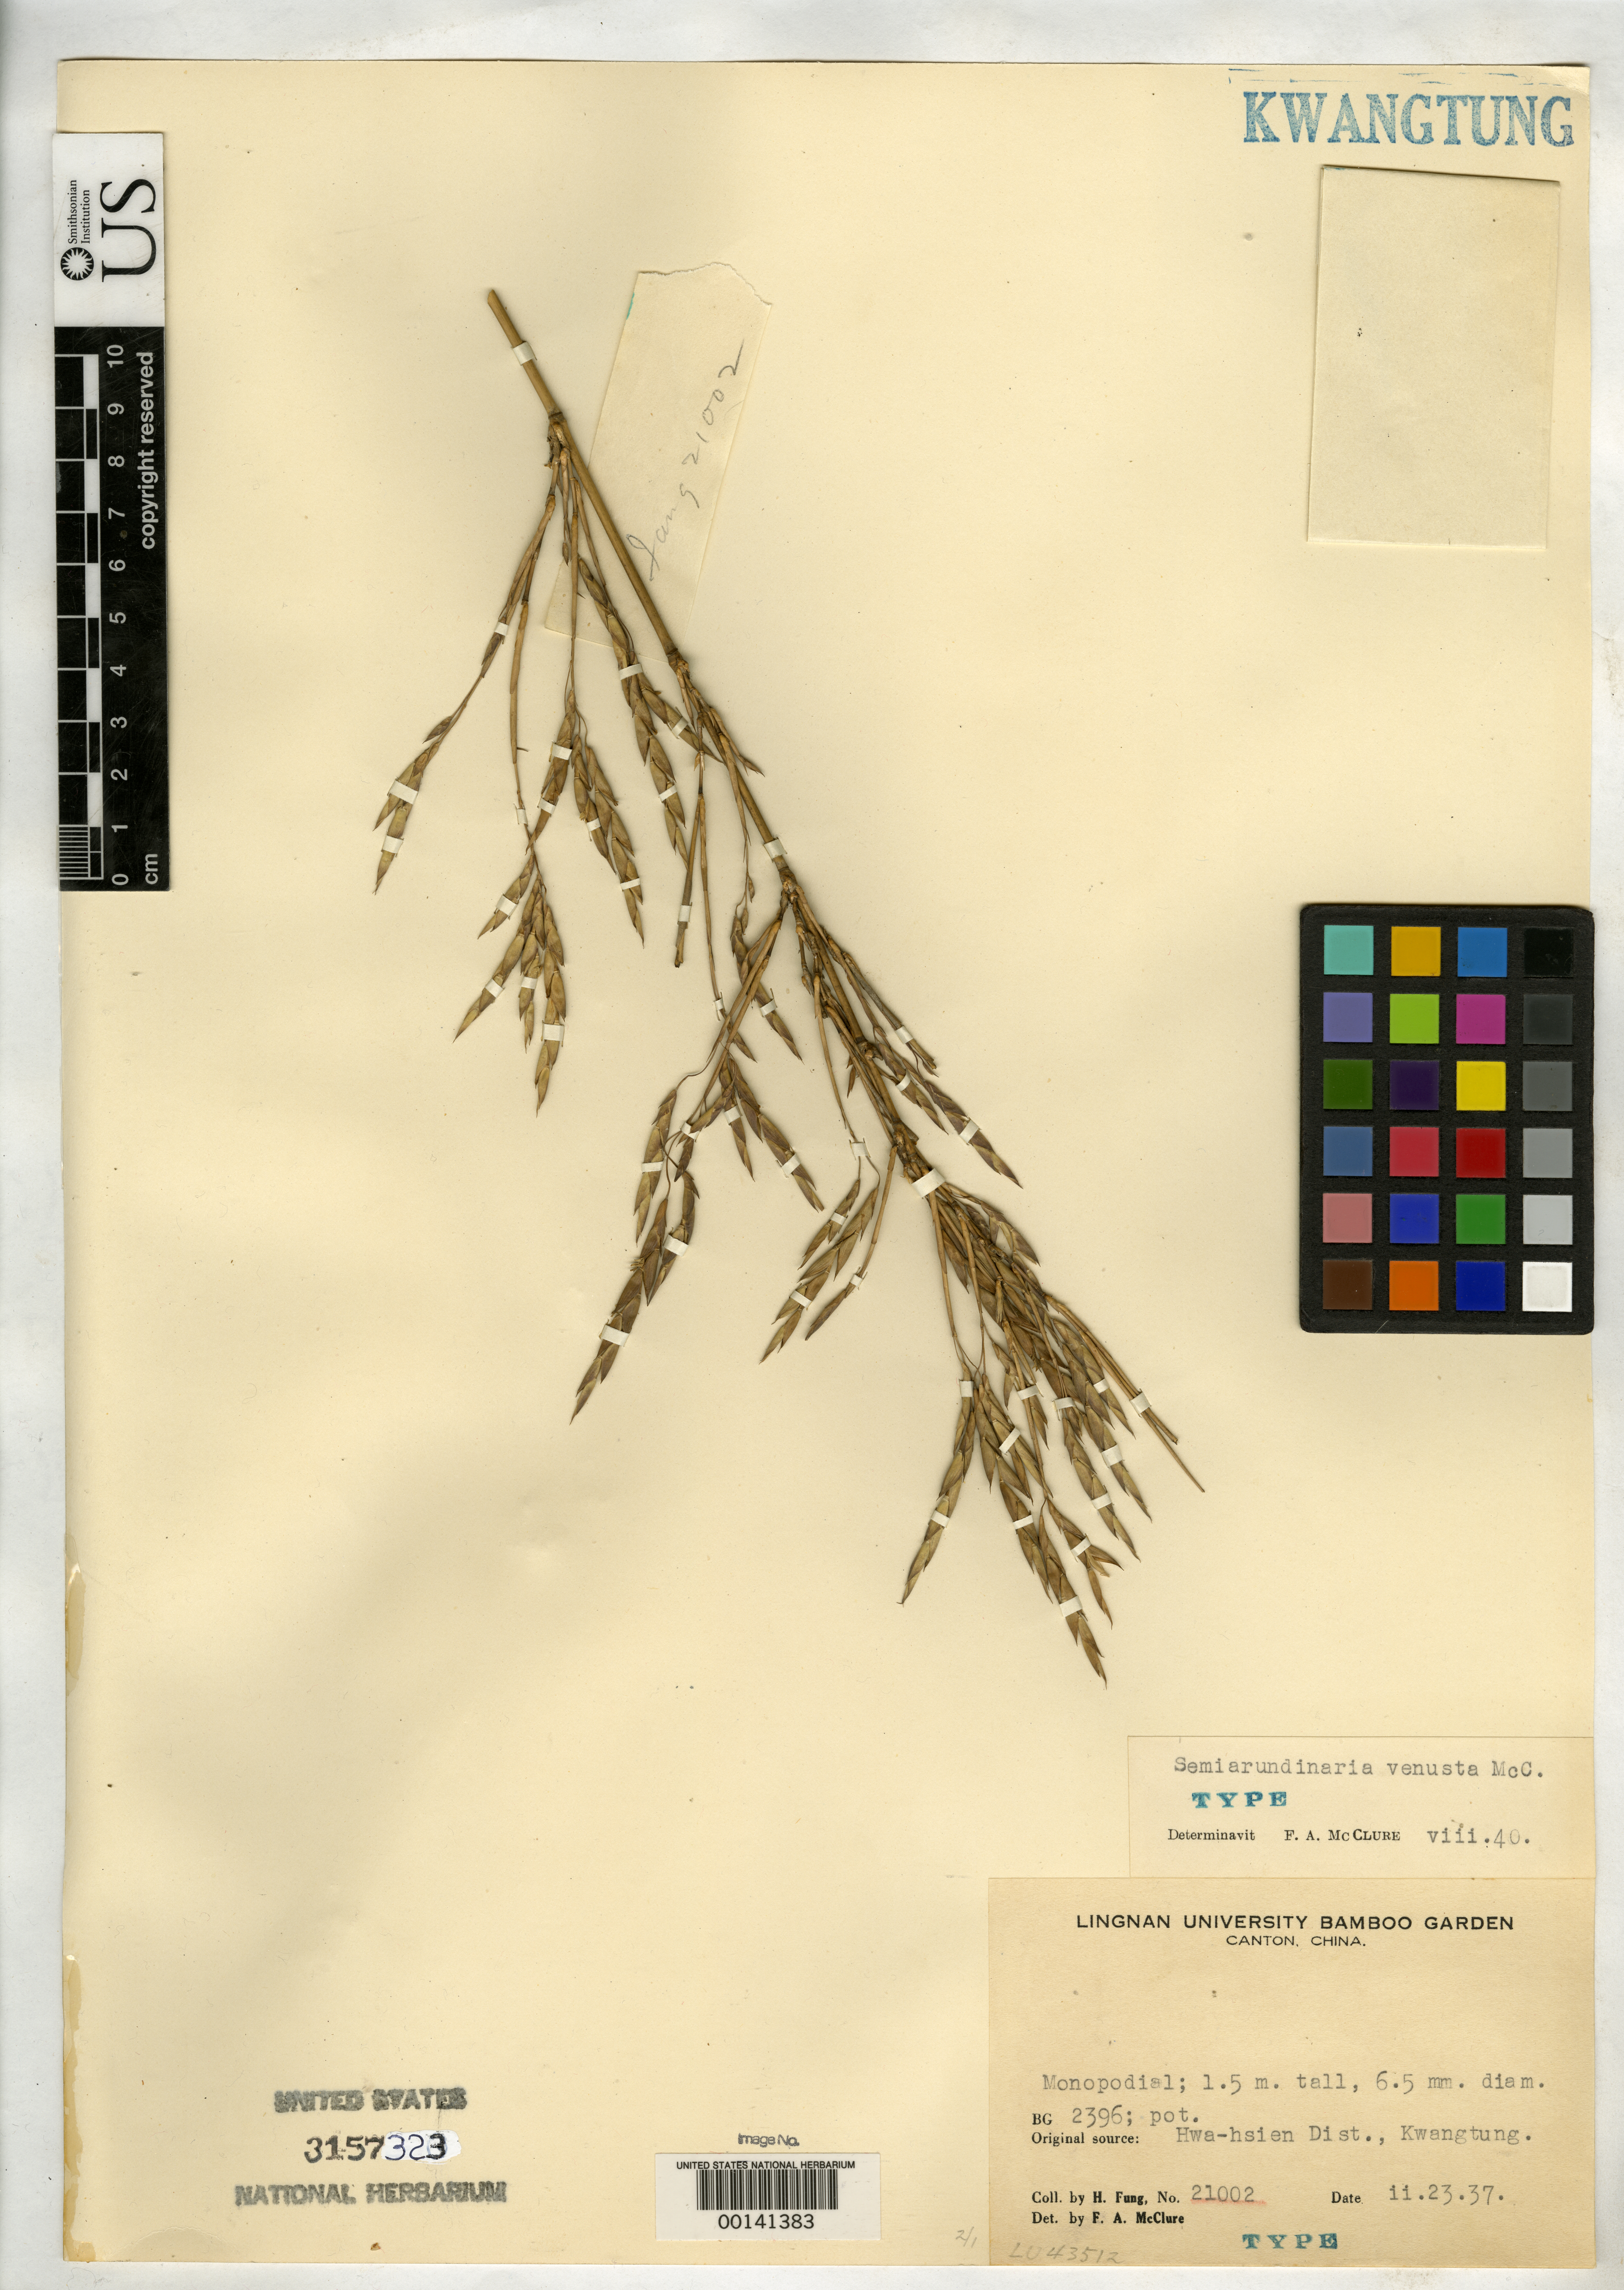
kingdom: Plantae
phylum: Tracheophyta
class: Liliopsida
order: Poales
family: Poaceae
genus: Semiarundinaria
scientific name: Semiarundinaria venusta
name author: McClure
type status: Isotype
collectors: H. L. Fung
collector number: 21002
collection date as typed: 28 Dec 1931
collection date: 1931-12-28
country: China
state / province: Guangdong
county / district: Hwa-Hsien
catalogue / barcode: US 3157323